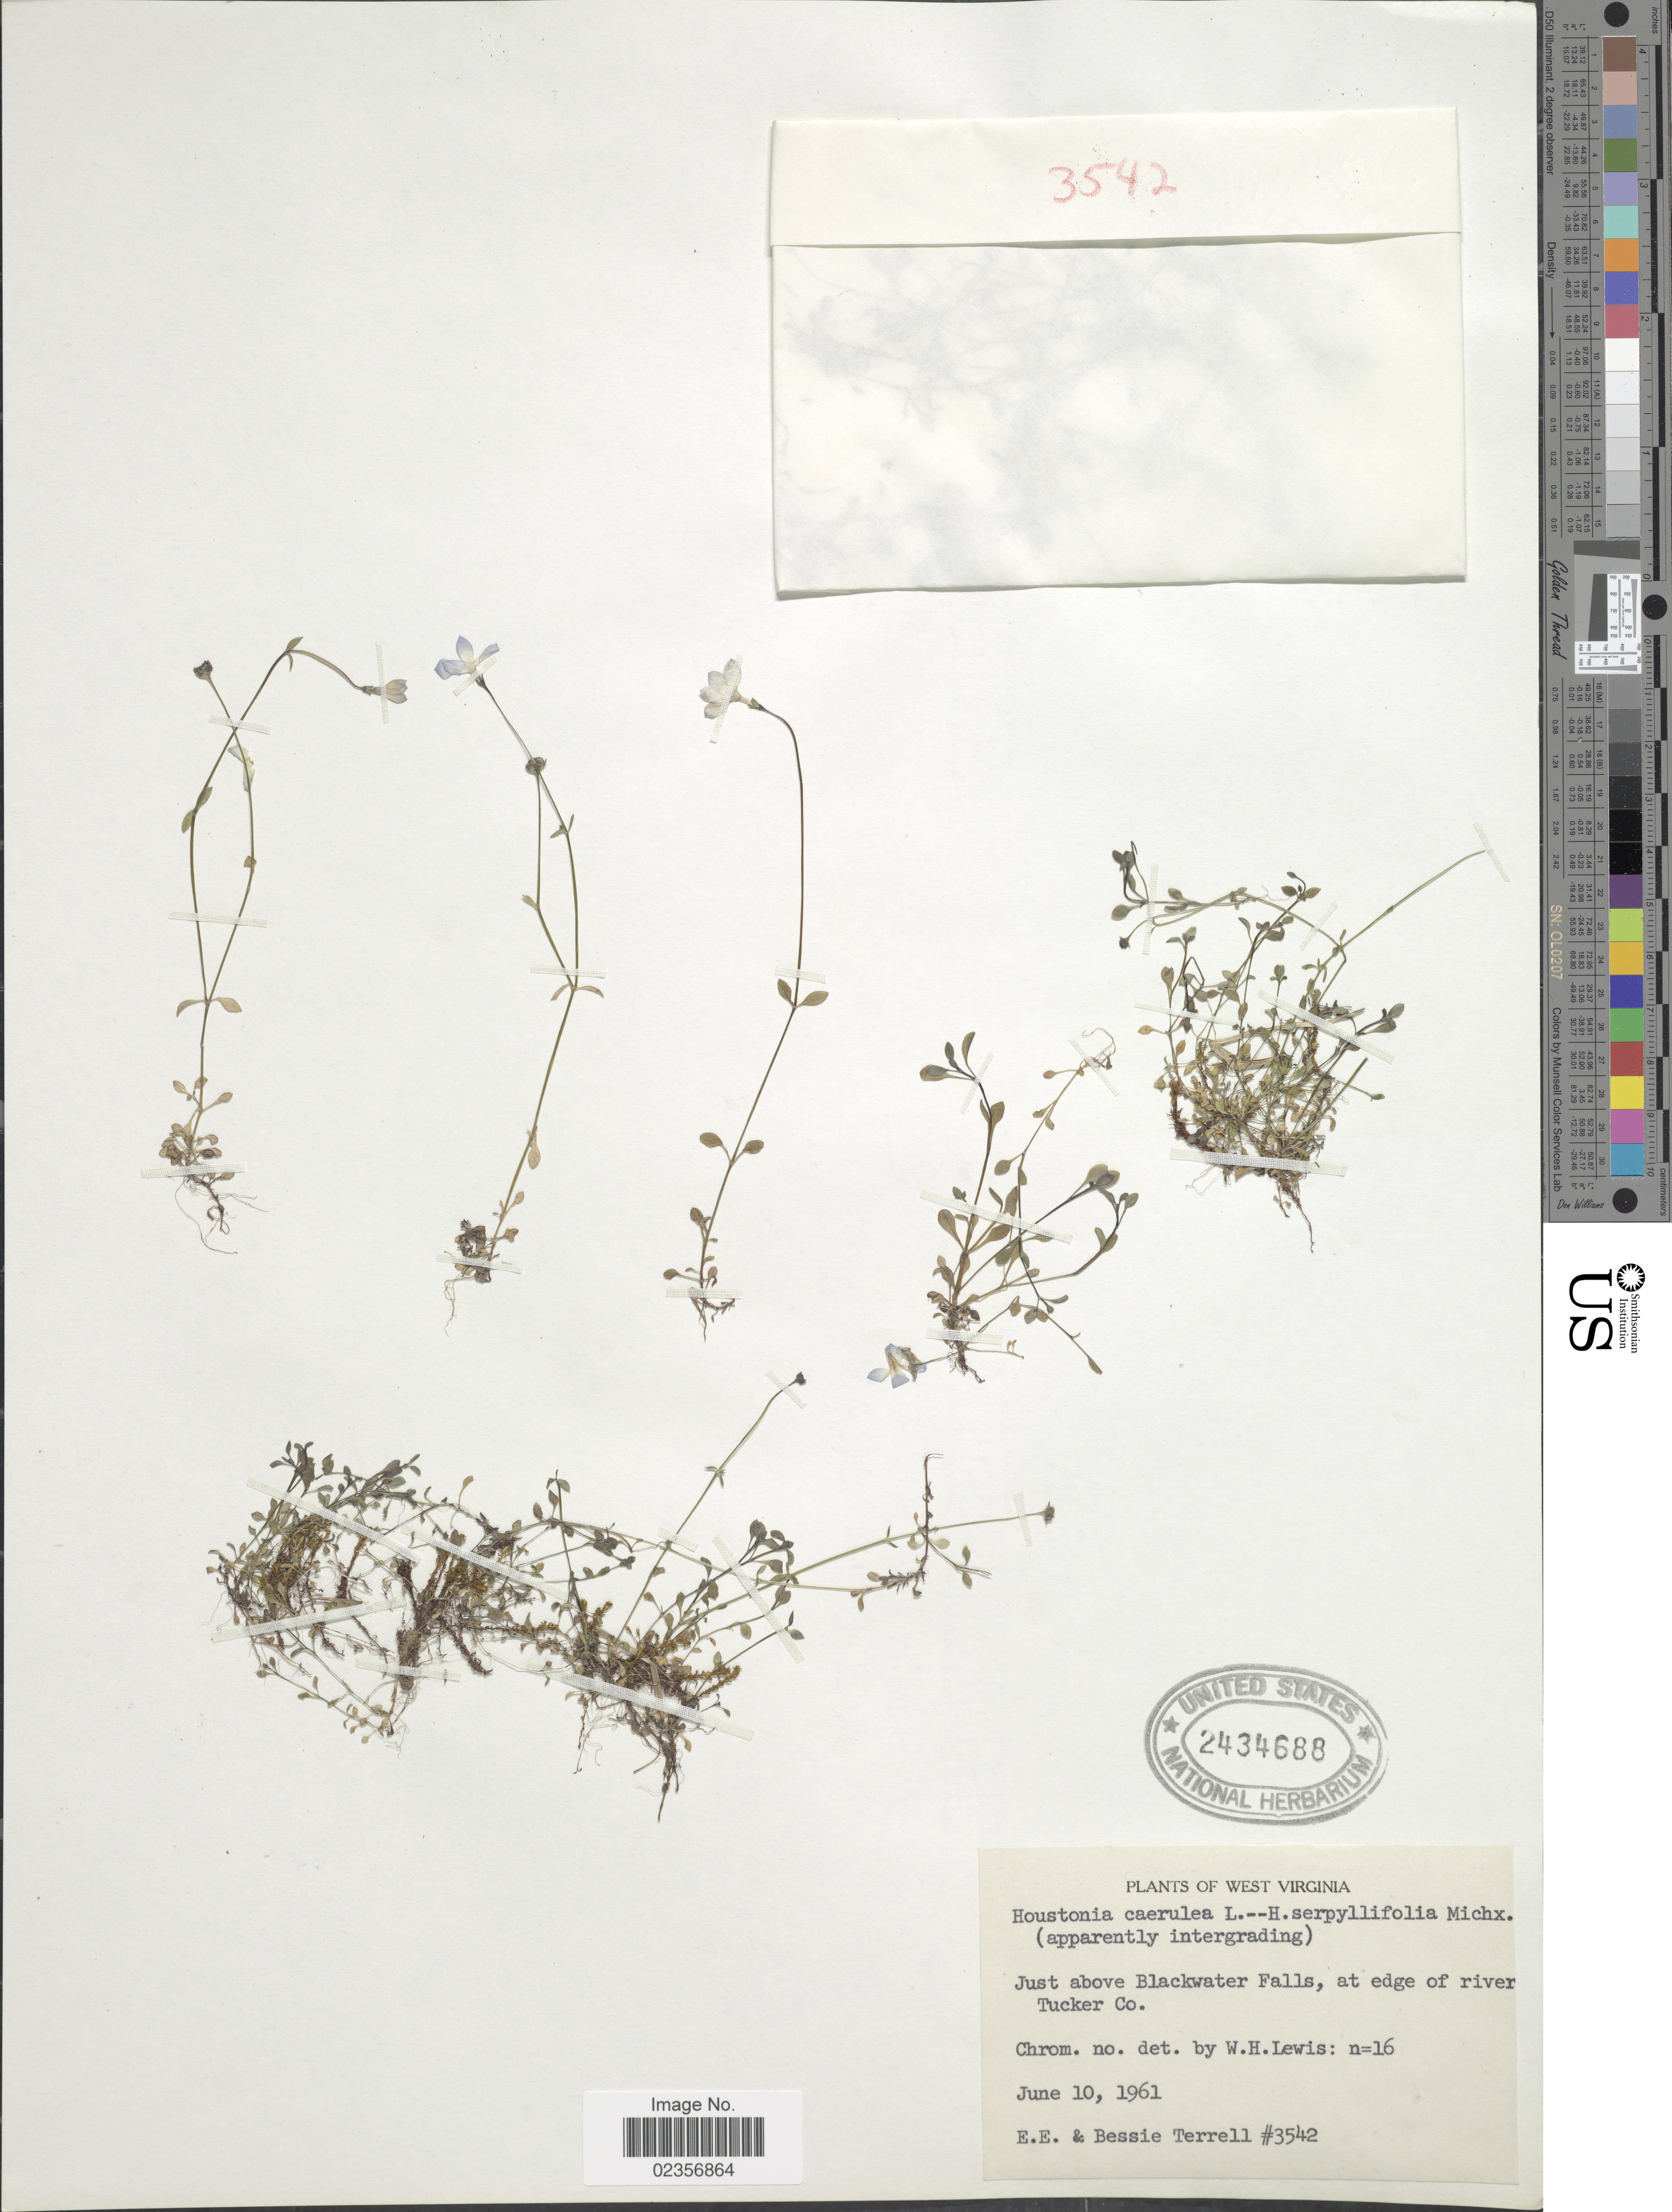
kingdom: Plantae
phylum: Tracheophyta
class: Magnoliopsida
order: Gentianales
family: Rubiaceae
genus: Houstonia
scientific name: Houstonia caerulea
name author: L.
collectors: E. E. Terrell & B. Terrell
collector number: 3542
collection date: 1961-06-10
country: United States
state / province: West Virginia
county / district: Tucker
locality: Just above Blackwater Falls, at edge of river, Tucker Co.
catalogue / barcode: US 2434688